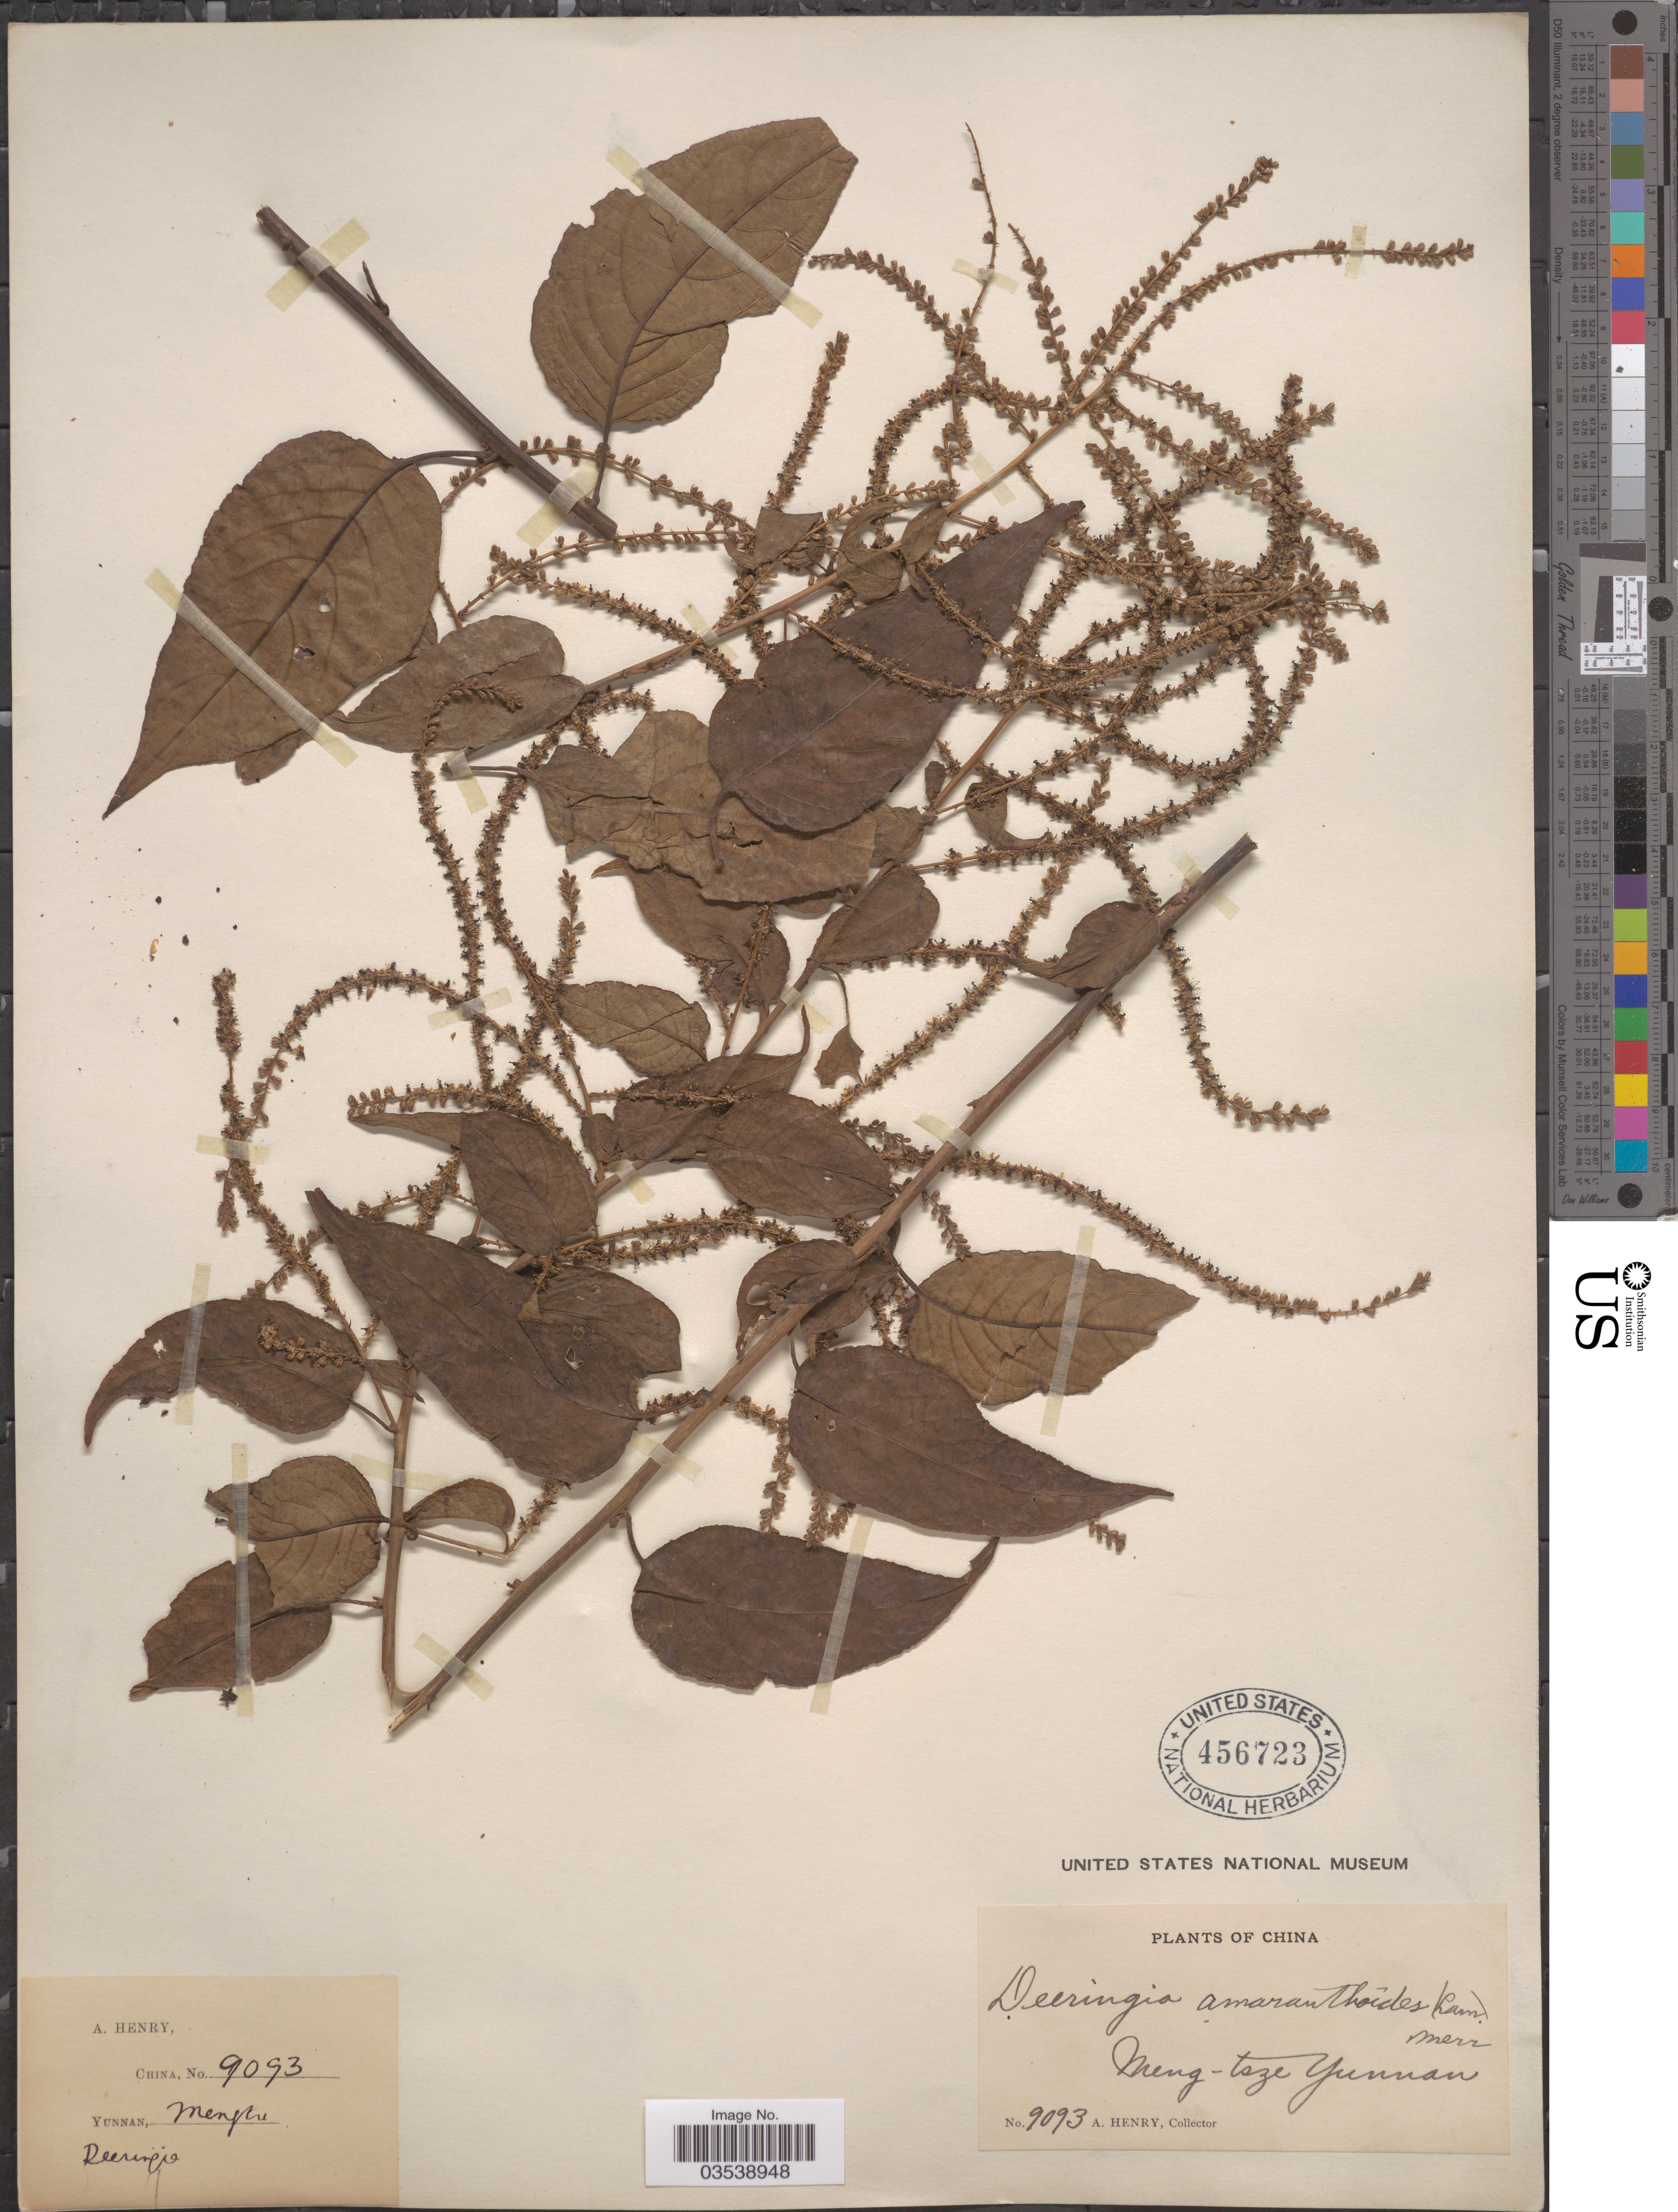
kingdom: Plantae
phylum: Tracheophyta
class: Magnoliopsida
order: Caryophyllales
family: Amaranthaceae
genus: Deeringia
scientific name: Deeringia amaranthoides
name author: (Lam.) Merr.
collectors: A. Henry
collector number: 9093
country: China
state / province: Yunnan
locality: Meng-tsze.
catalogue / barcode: US 456723